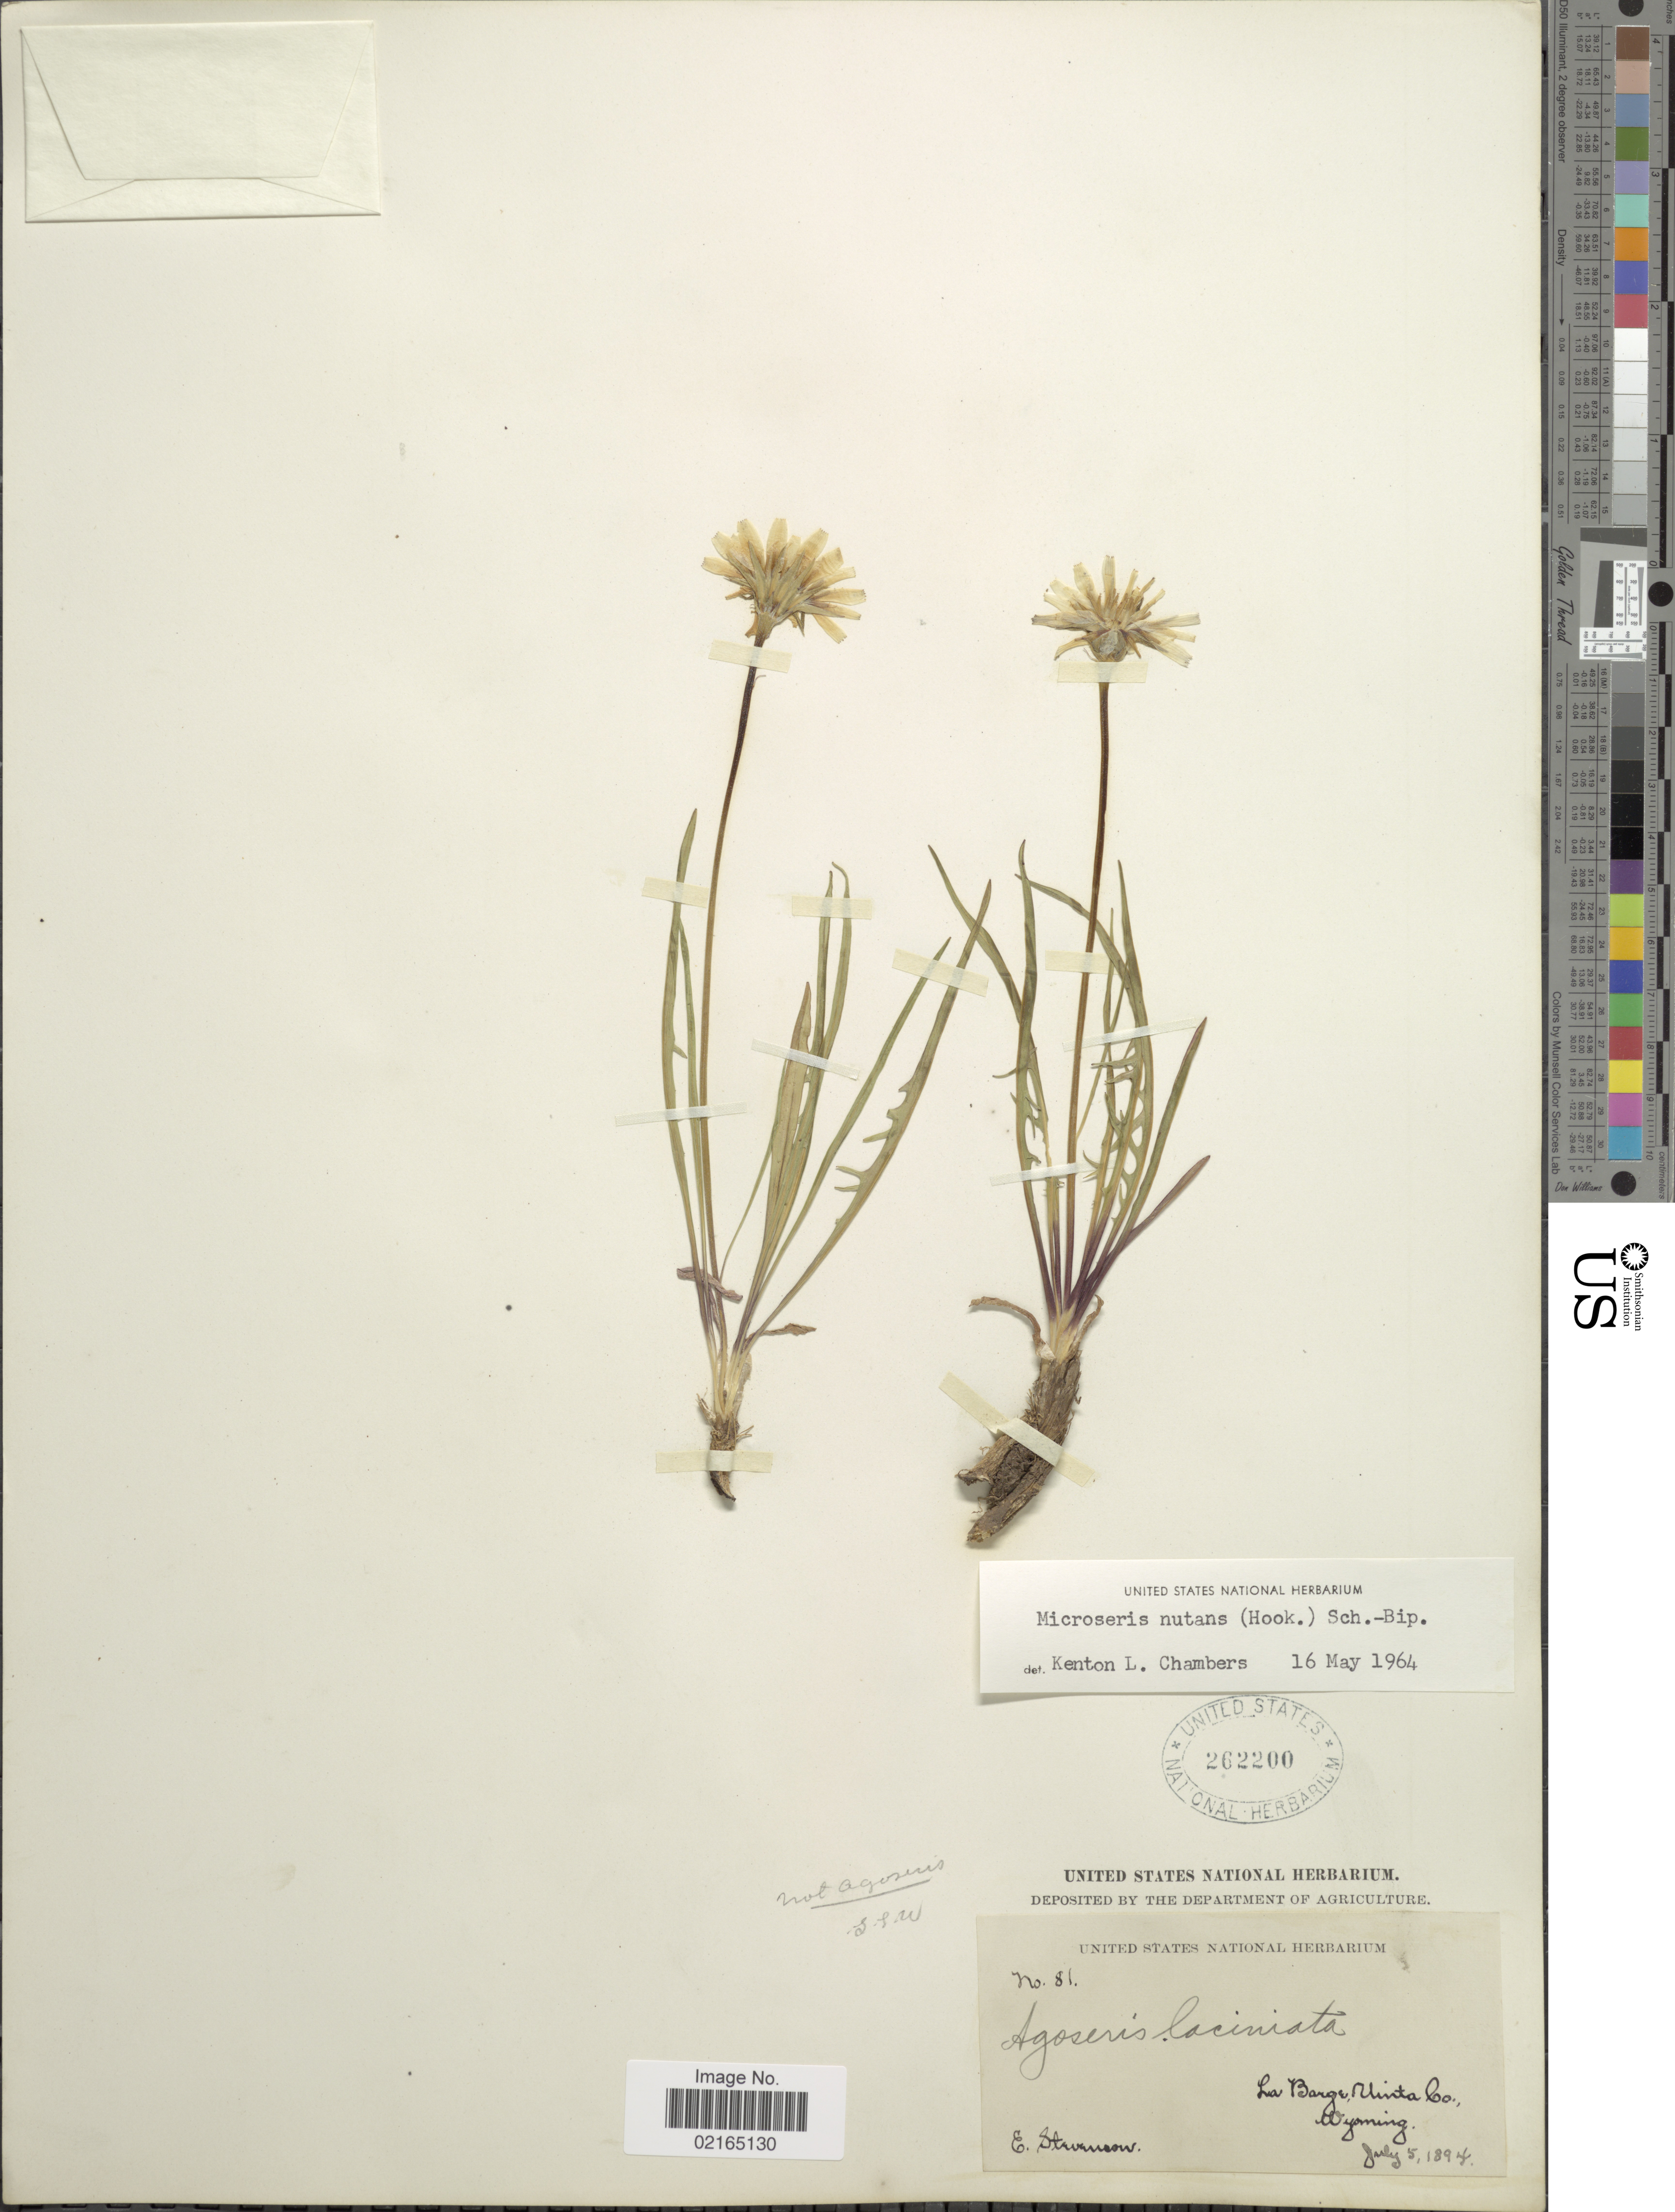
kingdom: Plantae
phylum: Tracheophyta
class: Magnoliopsida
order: Asterales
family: Asteraceae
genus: Microseris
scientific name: Microseris nutans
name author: (Hook.) Sch. Bip.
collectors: E. Stevenson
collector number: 81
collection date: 1894-07-05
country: United States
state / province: Wyoming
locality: La Barge, Uinta Co.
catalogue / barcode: US 262200